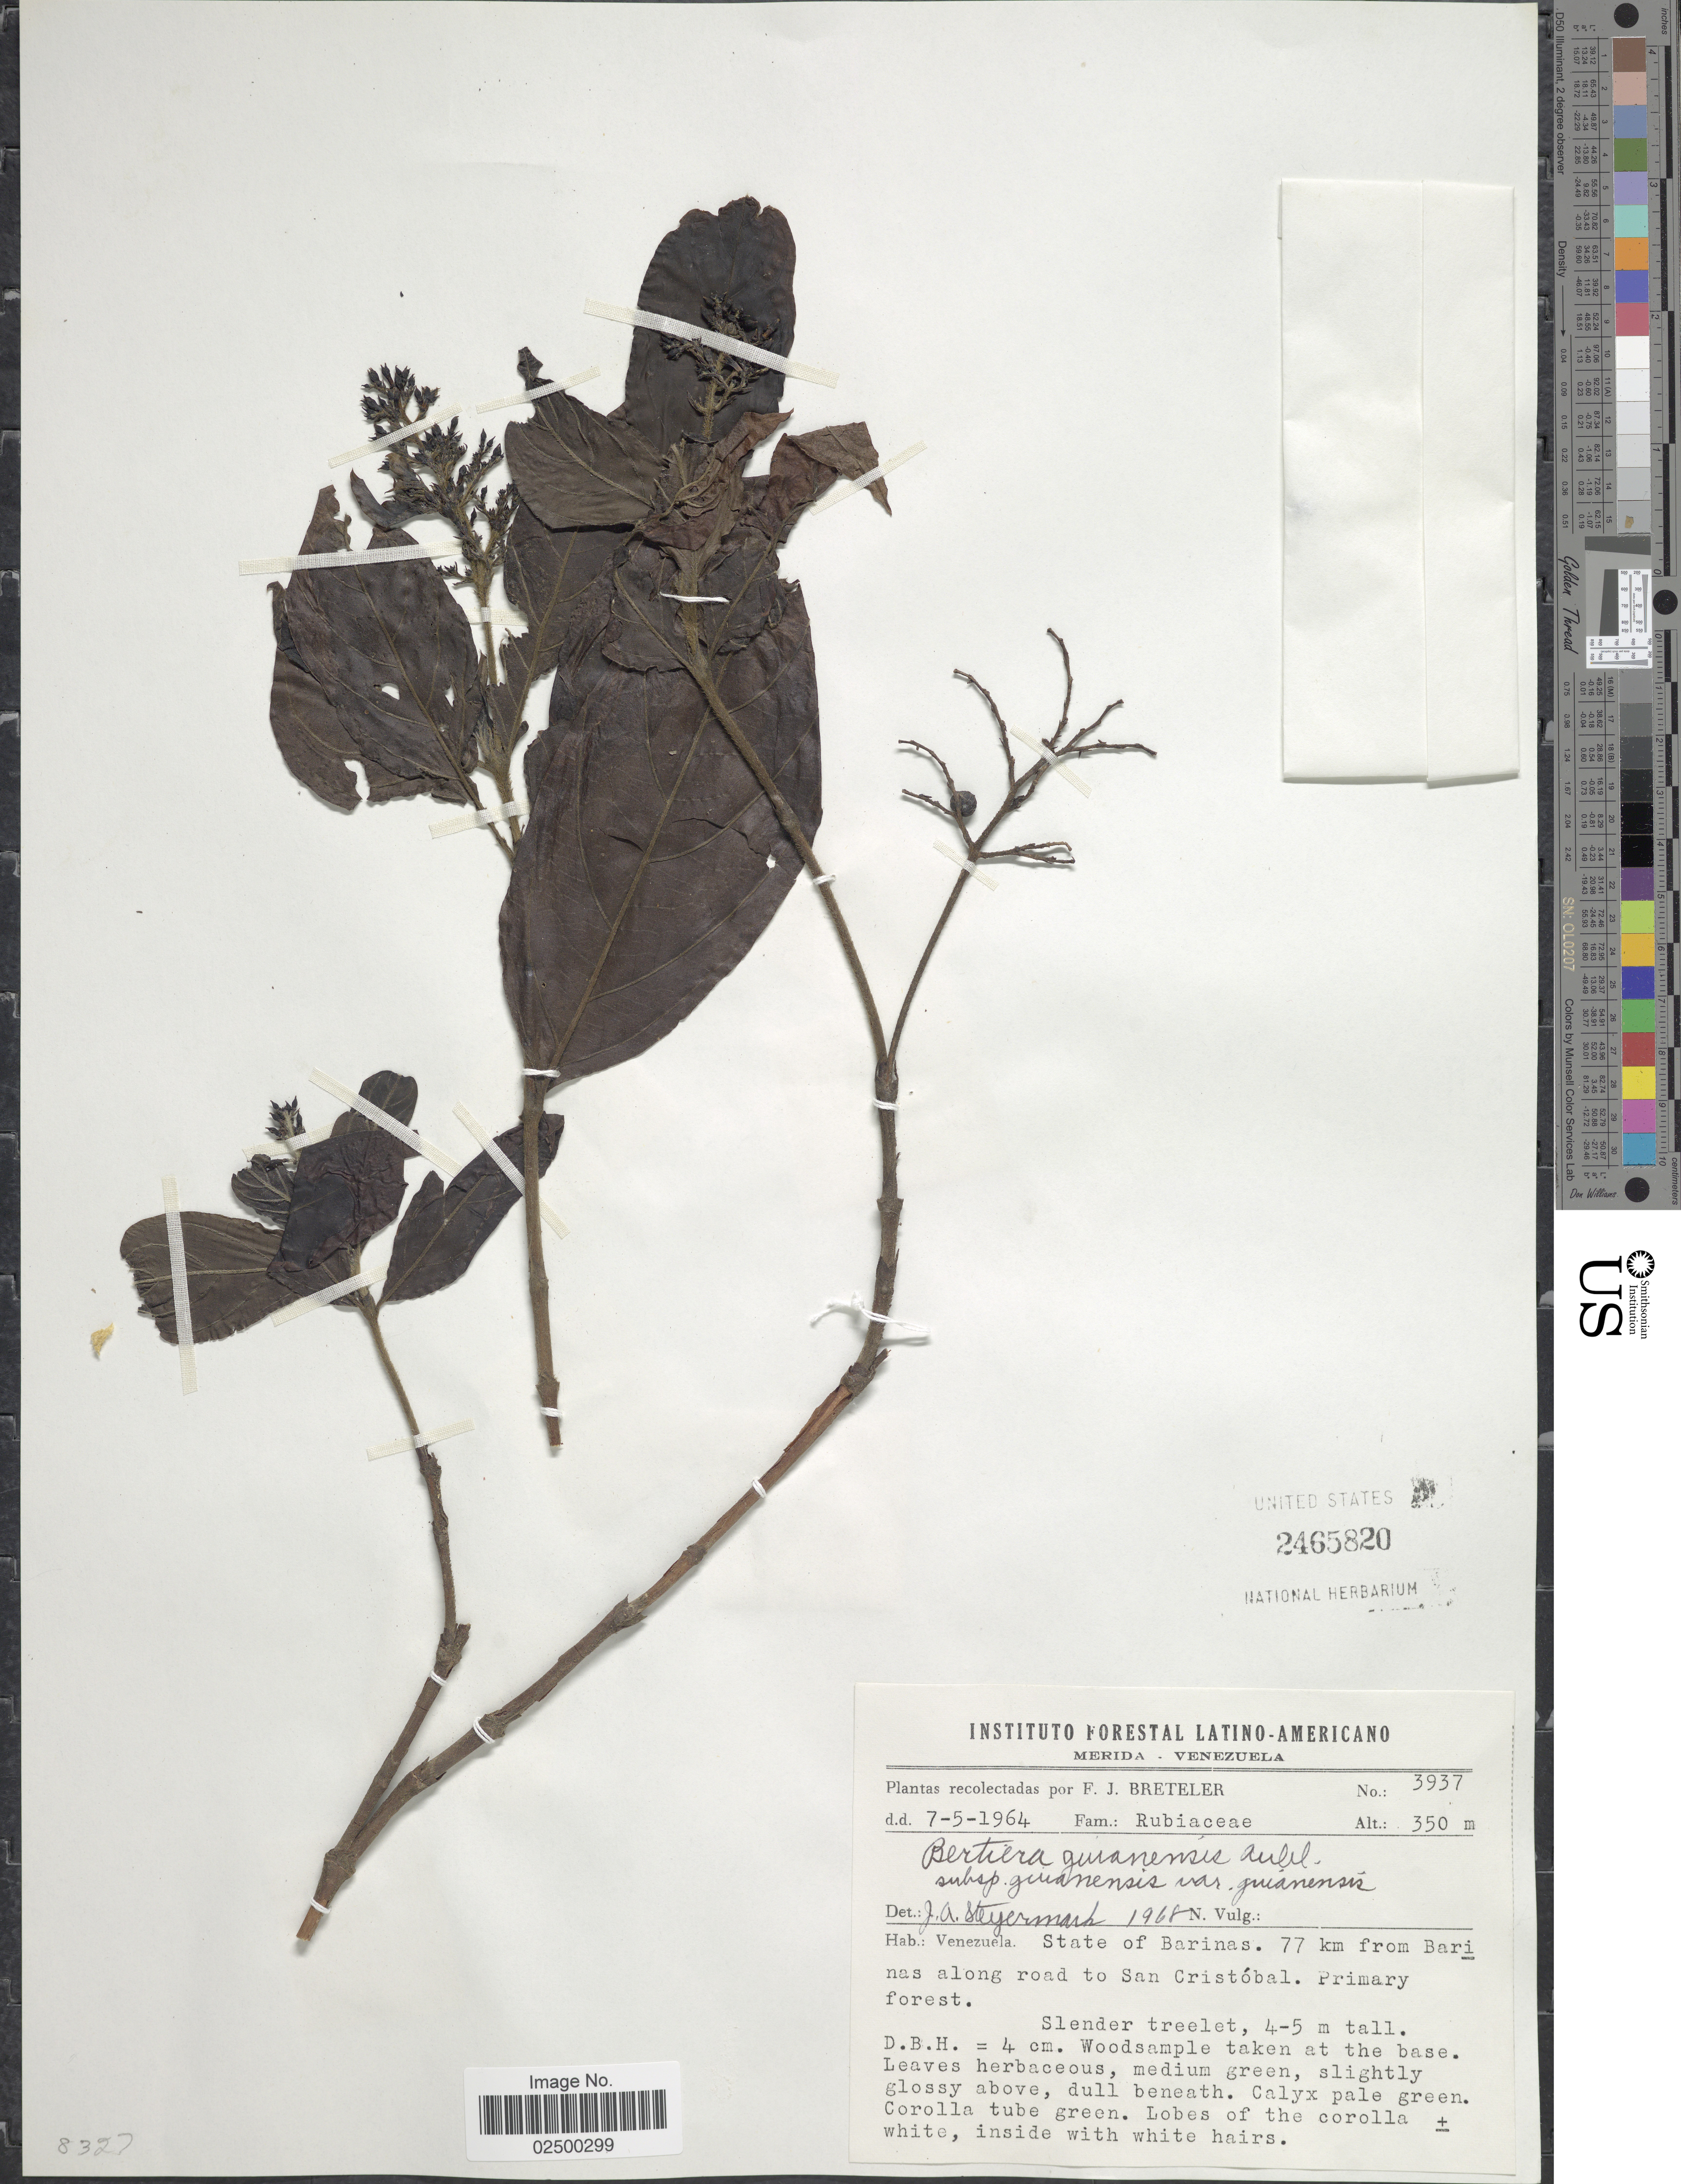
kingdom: Plantae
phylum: Tracheophyta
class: Magnoliopsida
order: Gentianales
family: Rubiaceae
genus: Bertiera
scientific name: Bertiera guianensis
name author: Aubl.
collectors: F. J. Breteler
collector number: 3937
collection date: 1964-05-07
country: Venezuela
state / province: Barinas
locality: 77 km from Barinas along road to San Cristobal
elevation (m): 350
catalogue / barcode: US 2465820